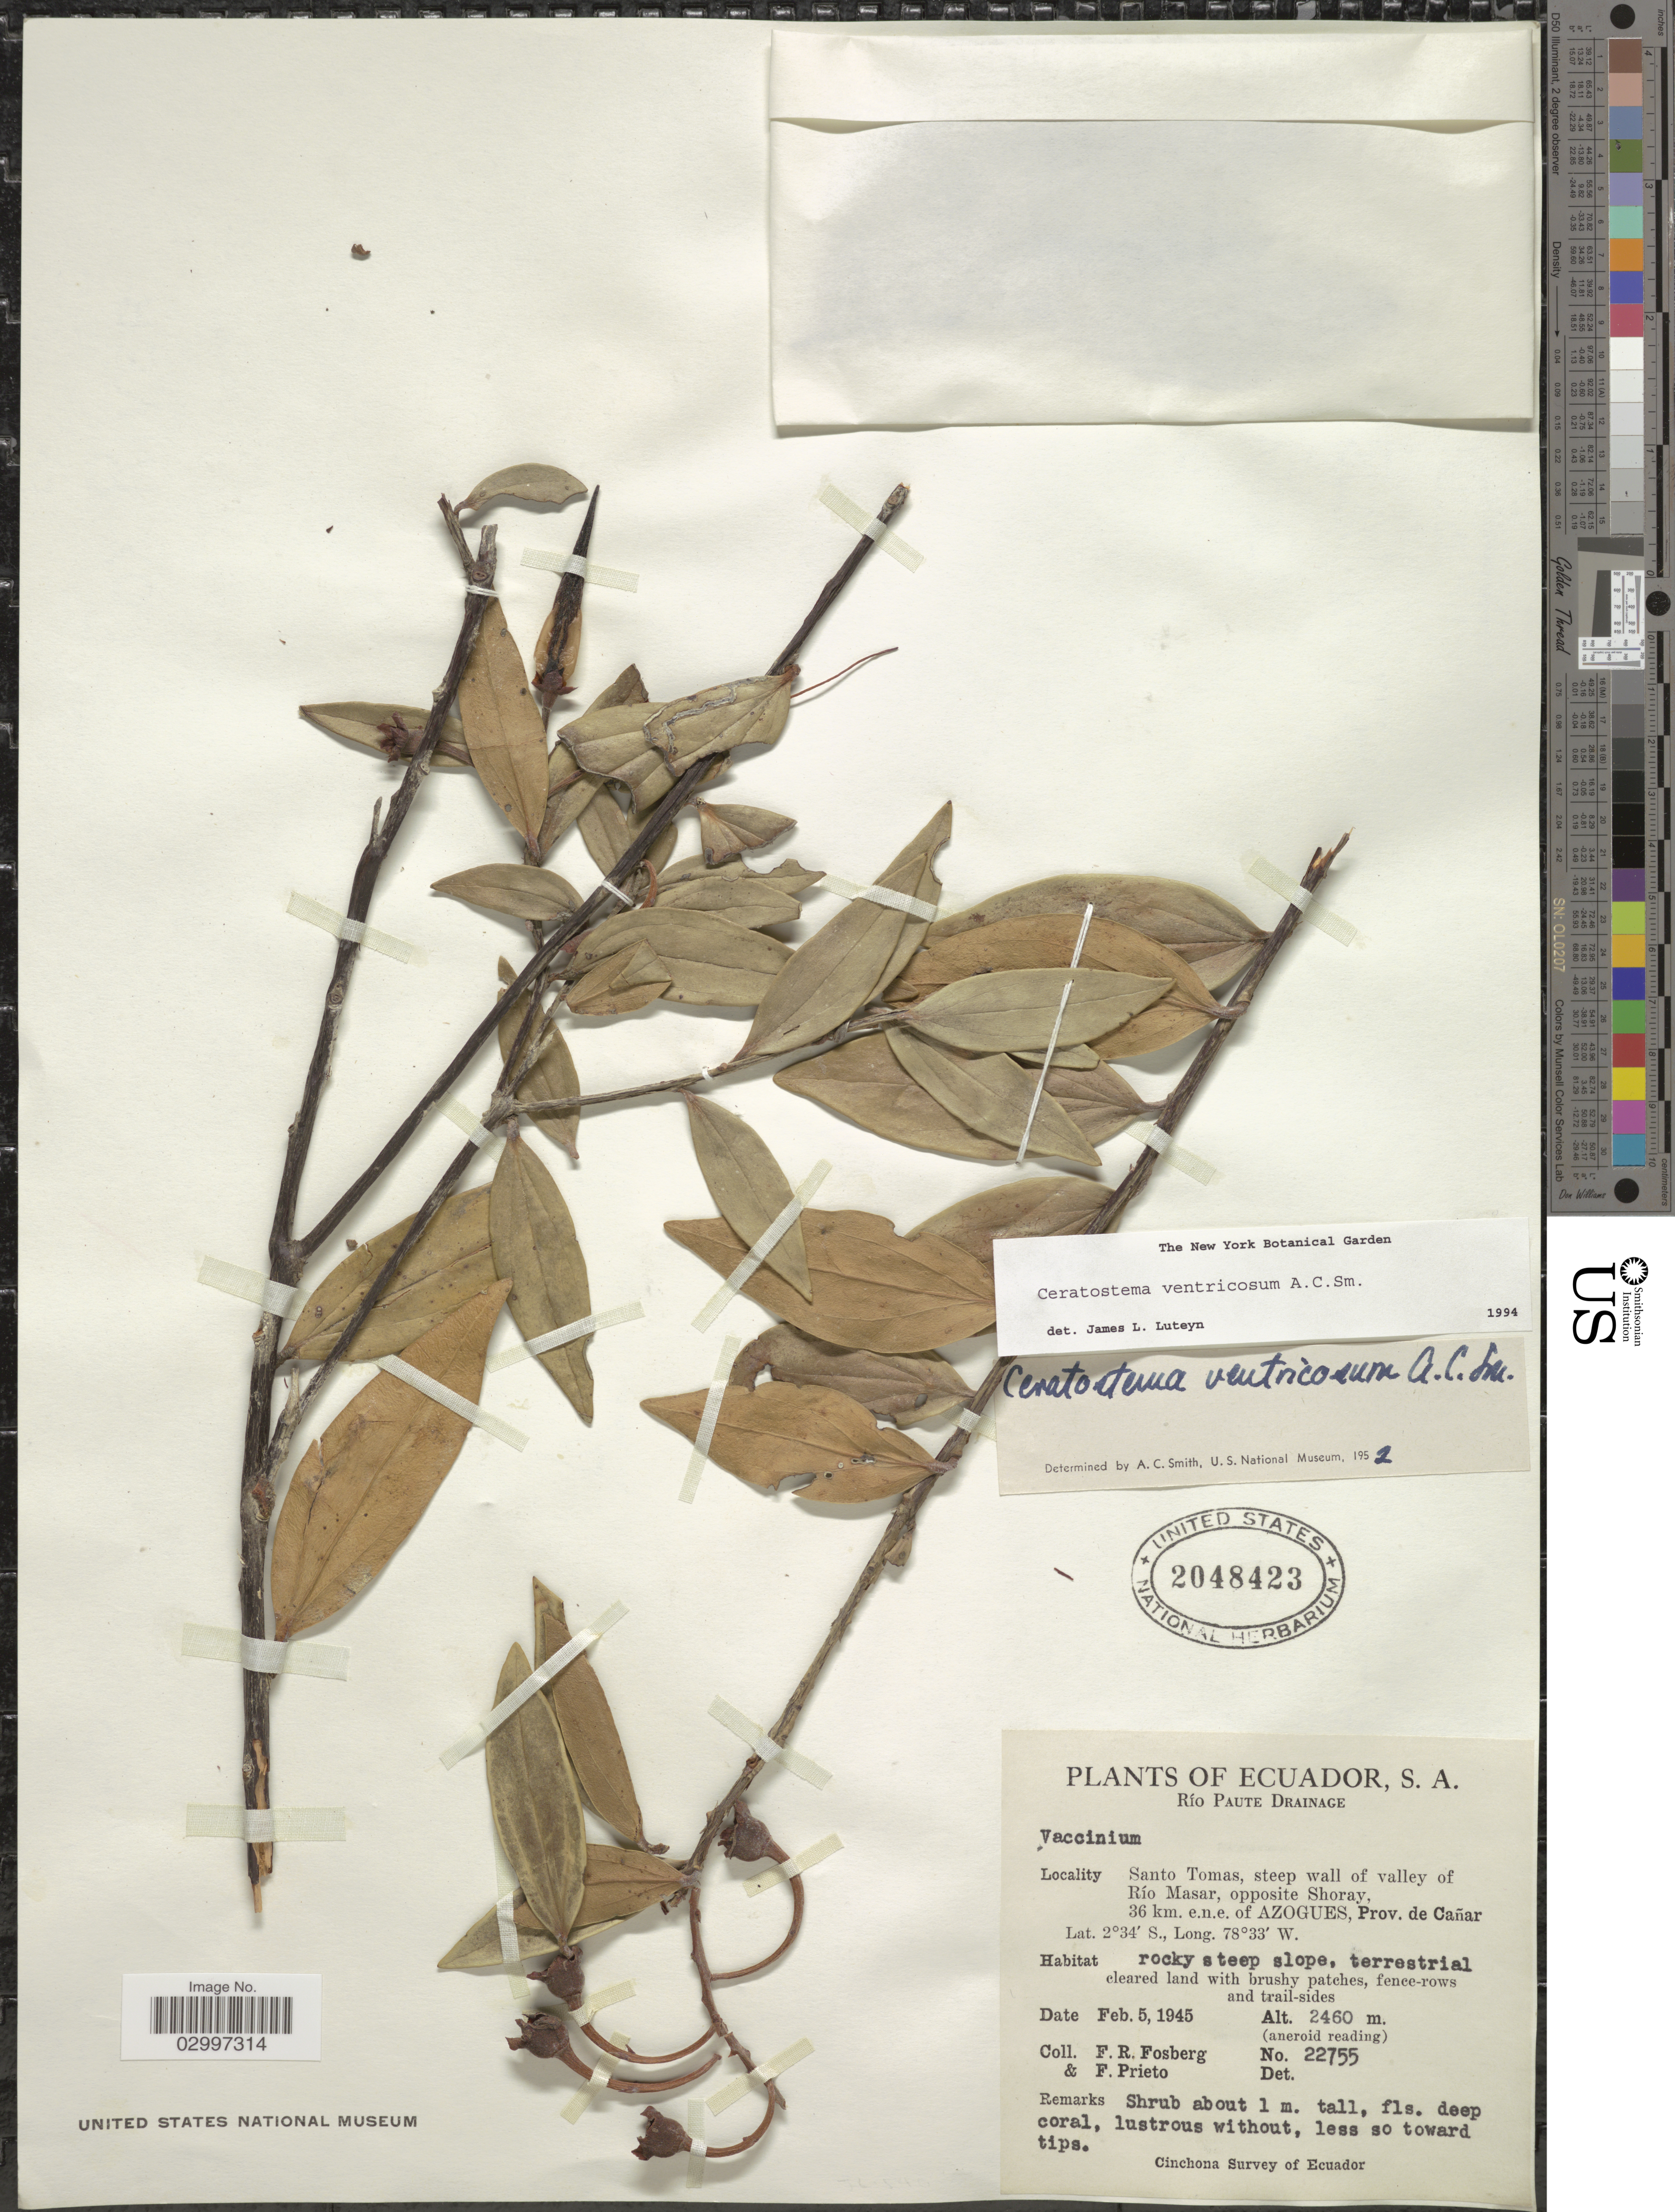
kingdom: Plantae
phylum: Tracheophyta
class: Magnoliopsida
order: Ericales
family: Ericaceae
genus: Ceratostema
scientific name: Ceratostema ventricosum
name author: A.C. Sm.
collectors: F. R. Fosberg & F. Prieto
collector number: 22755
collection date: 1945-02-05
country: Ecuador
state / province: Cañar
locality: Río Paute Drainage, Santo Tomas, steep wall of valley of Río Masar, opposite Shoray, 36 km. e.n.e. of Azogues.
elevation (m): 2460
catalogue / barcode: US 2048423